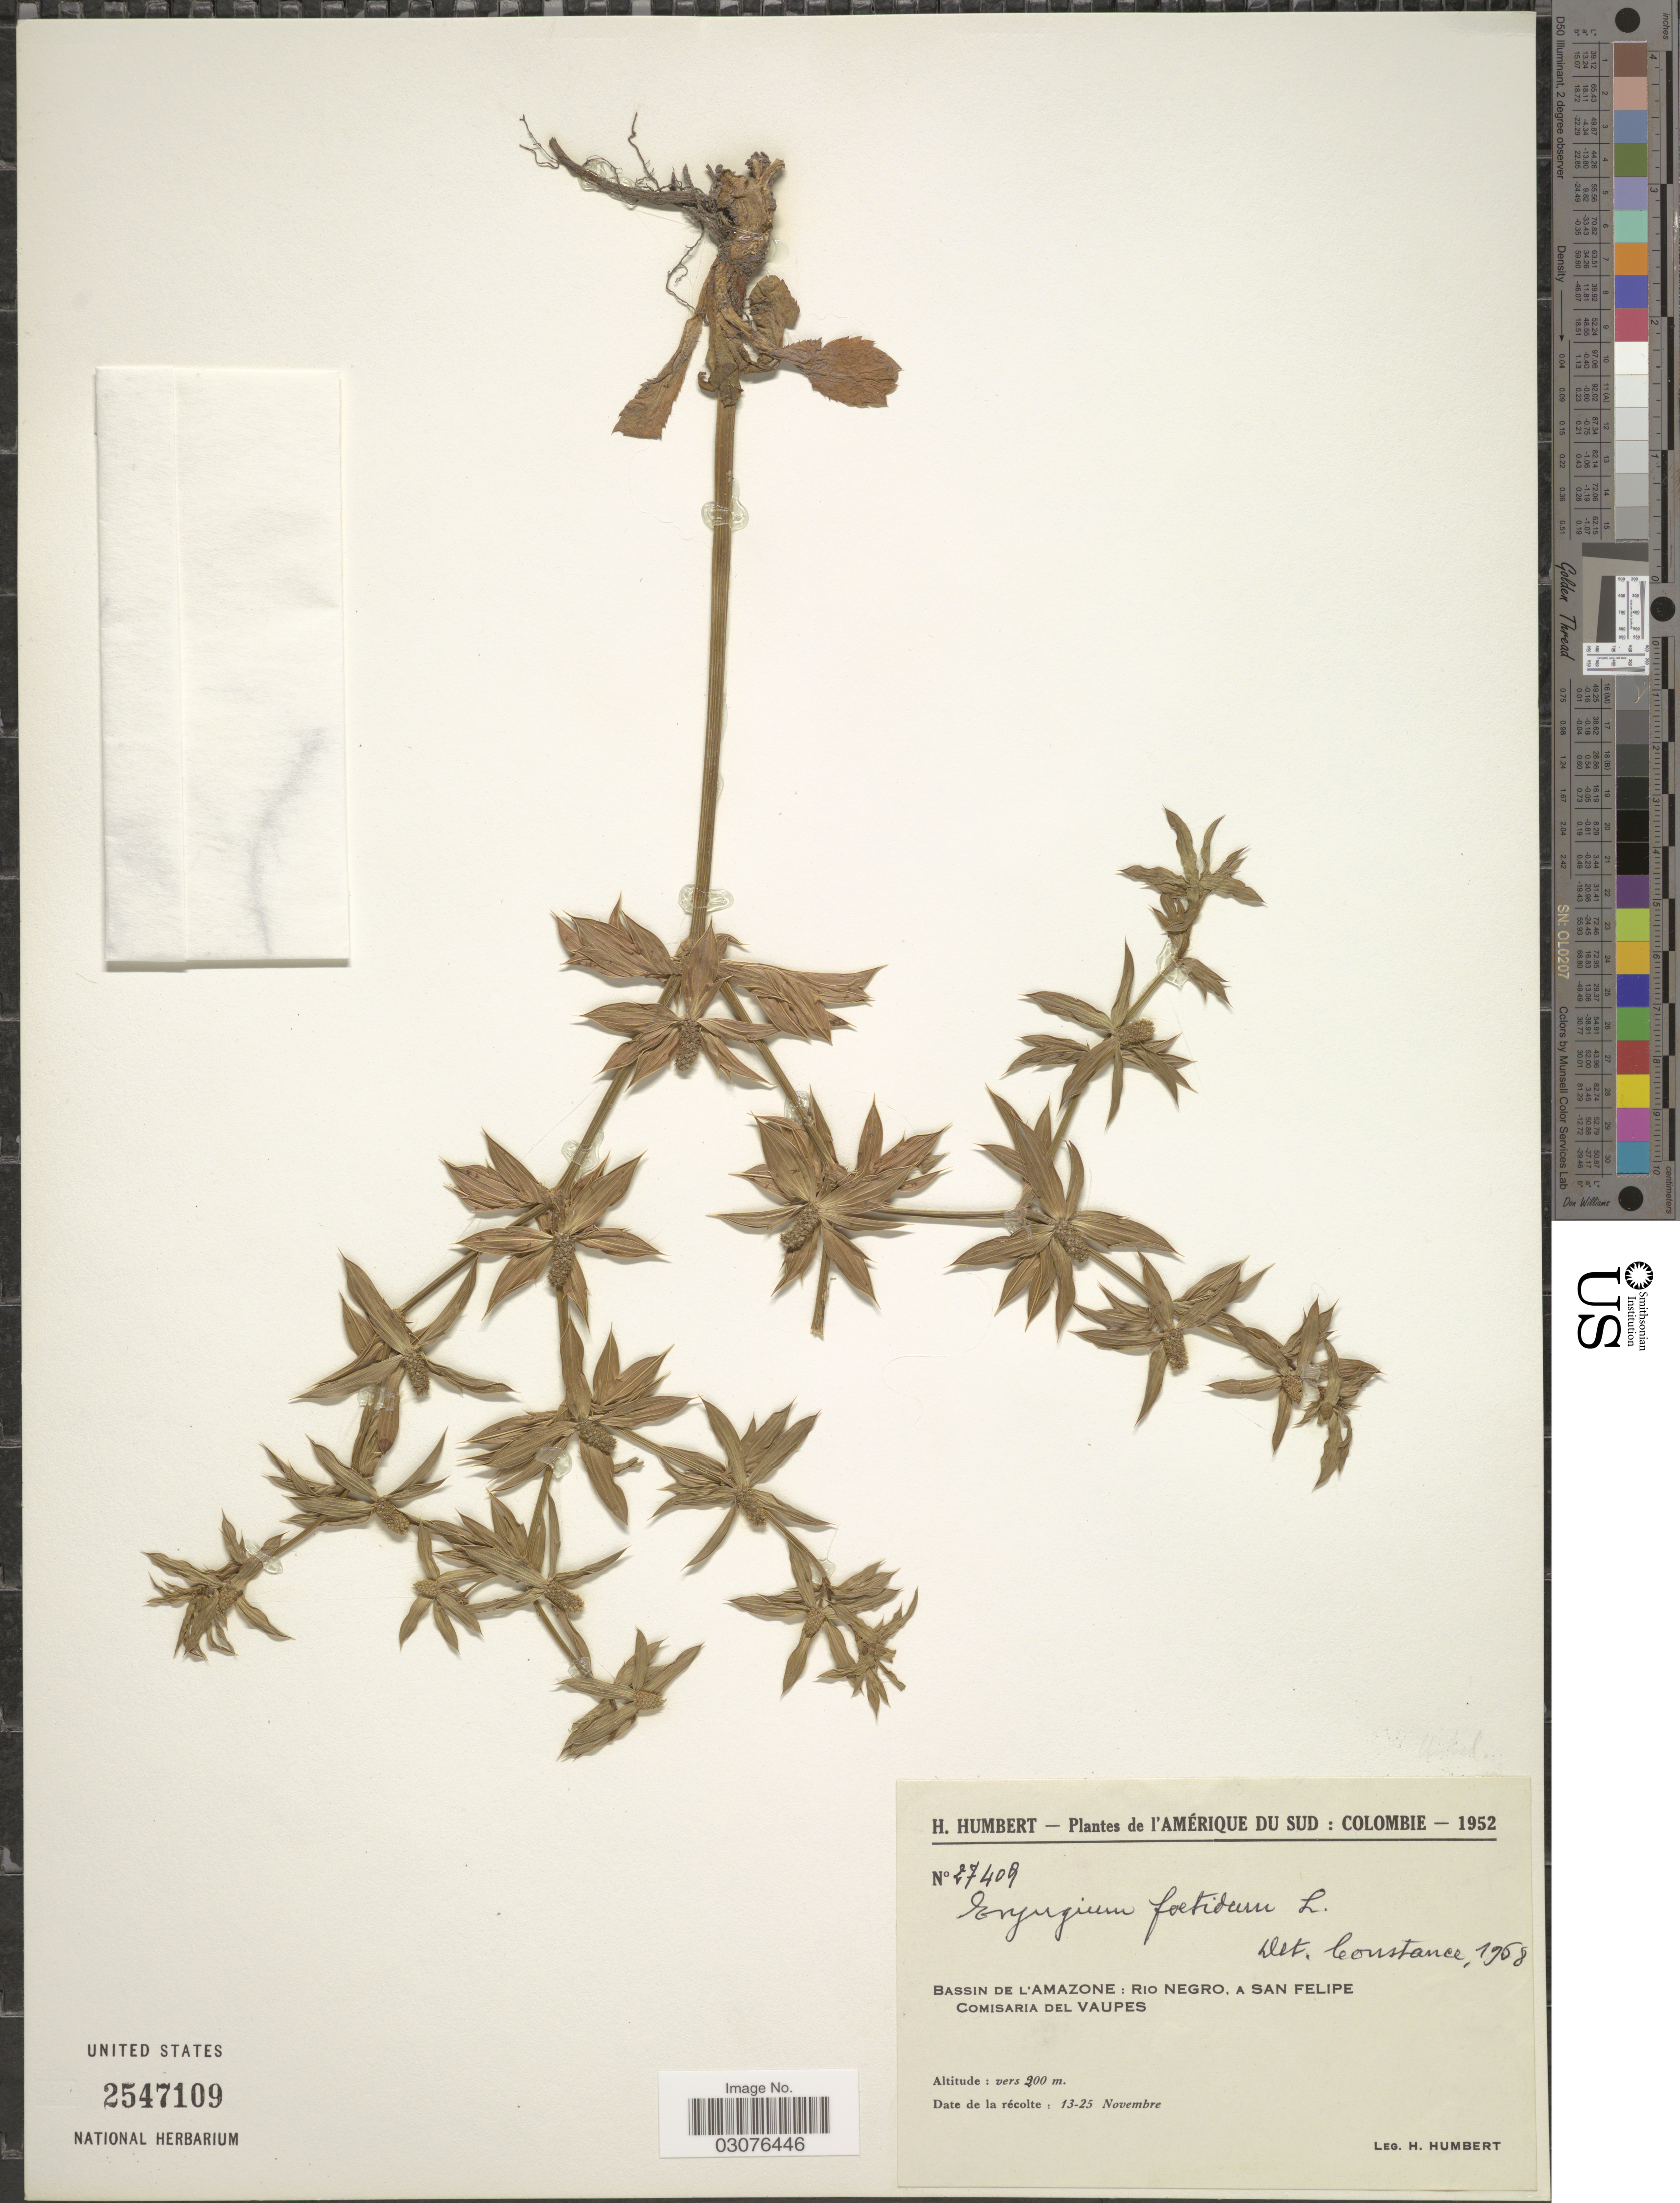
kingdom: Plantae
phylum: Tracheophyta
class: Magnoliopsida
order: Apiales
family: Apiaceae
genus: Eryngium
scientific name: Eryngium foetidum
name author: L.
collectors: H. Humbert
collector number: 27409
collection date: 1952-11-13/1952-11-25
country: Colombia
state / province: Vaupés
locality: Bassin de l'Amazone: Rio Negro, a San Felipe, Comisaria del Vaupes.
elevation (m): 200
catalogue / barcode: US 2547109